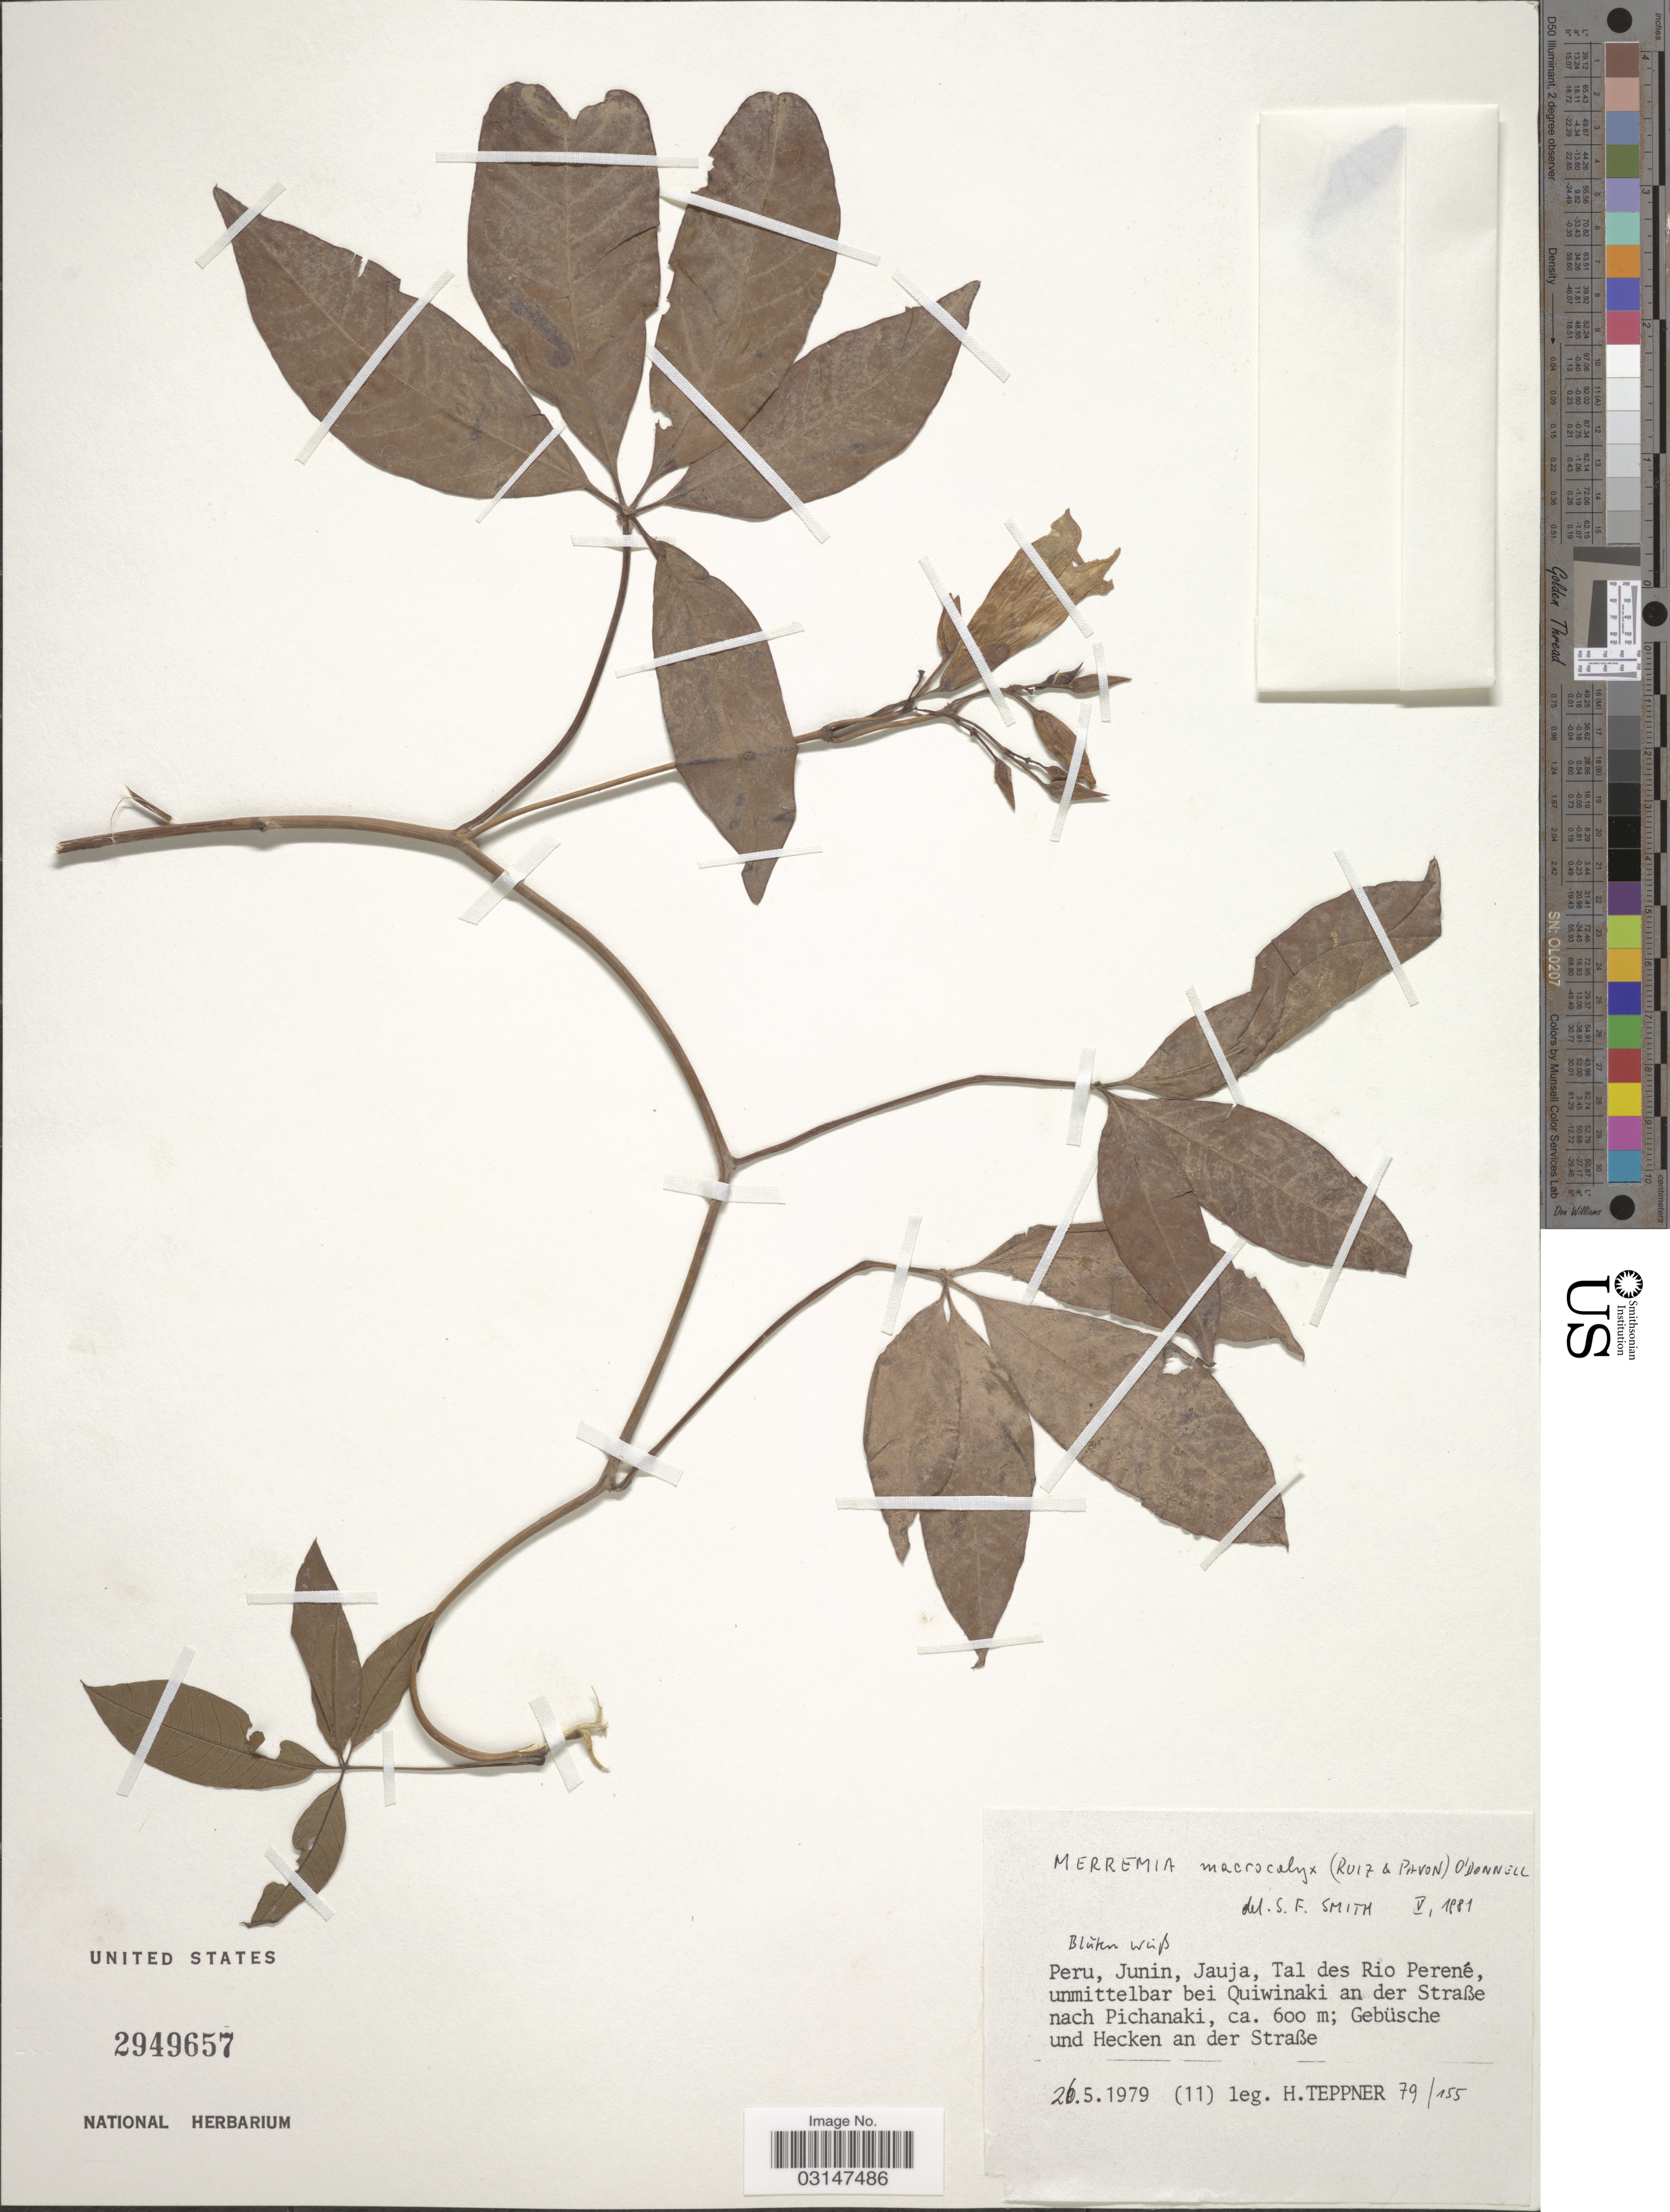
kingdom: Plantae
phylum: Tracheophyta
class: Magnoliopsida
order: Solanales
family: Convolvulaceae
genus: Distimake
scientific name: Distimake macrocalyx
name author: (Ruiz & Pav.) A. R. Simões & Staples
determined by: Strong, Mark T., (BOT), Smithsonian Institution - National Museum of Natural History (UNITED STATES)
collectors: H. Teppner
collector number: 79/155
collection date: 1979-05-26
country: Peru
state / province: Junín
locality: Jauja, Tal des Rio Perené, unmittelbar bei Quiwinaki an der Strabe nach Pichanaki.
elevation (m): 600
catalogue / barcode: US 2949657